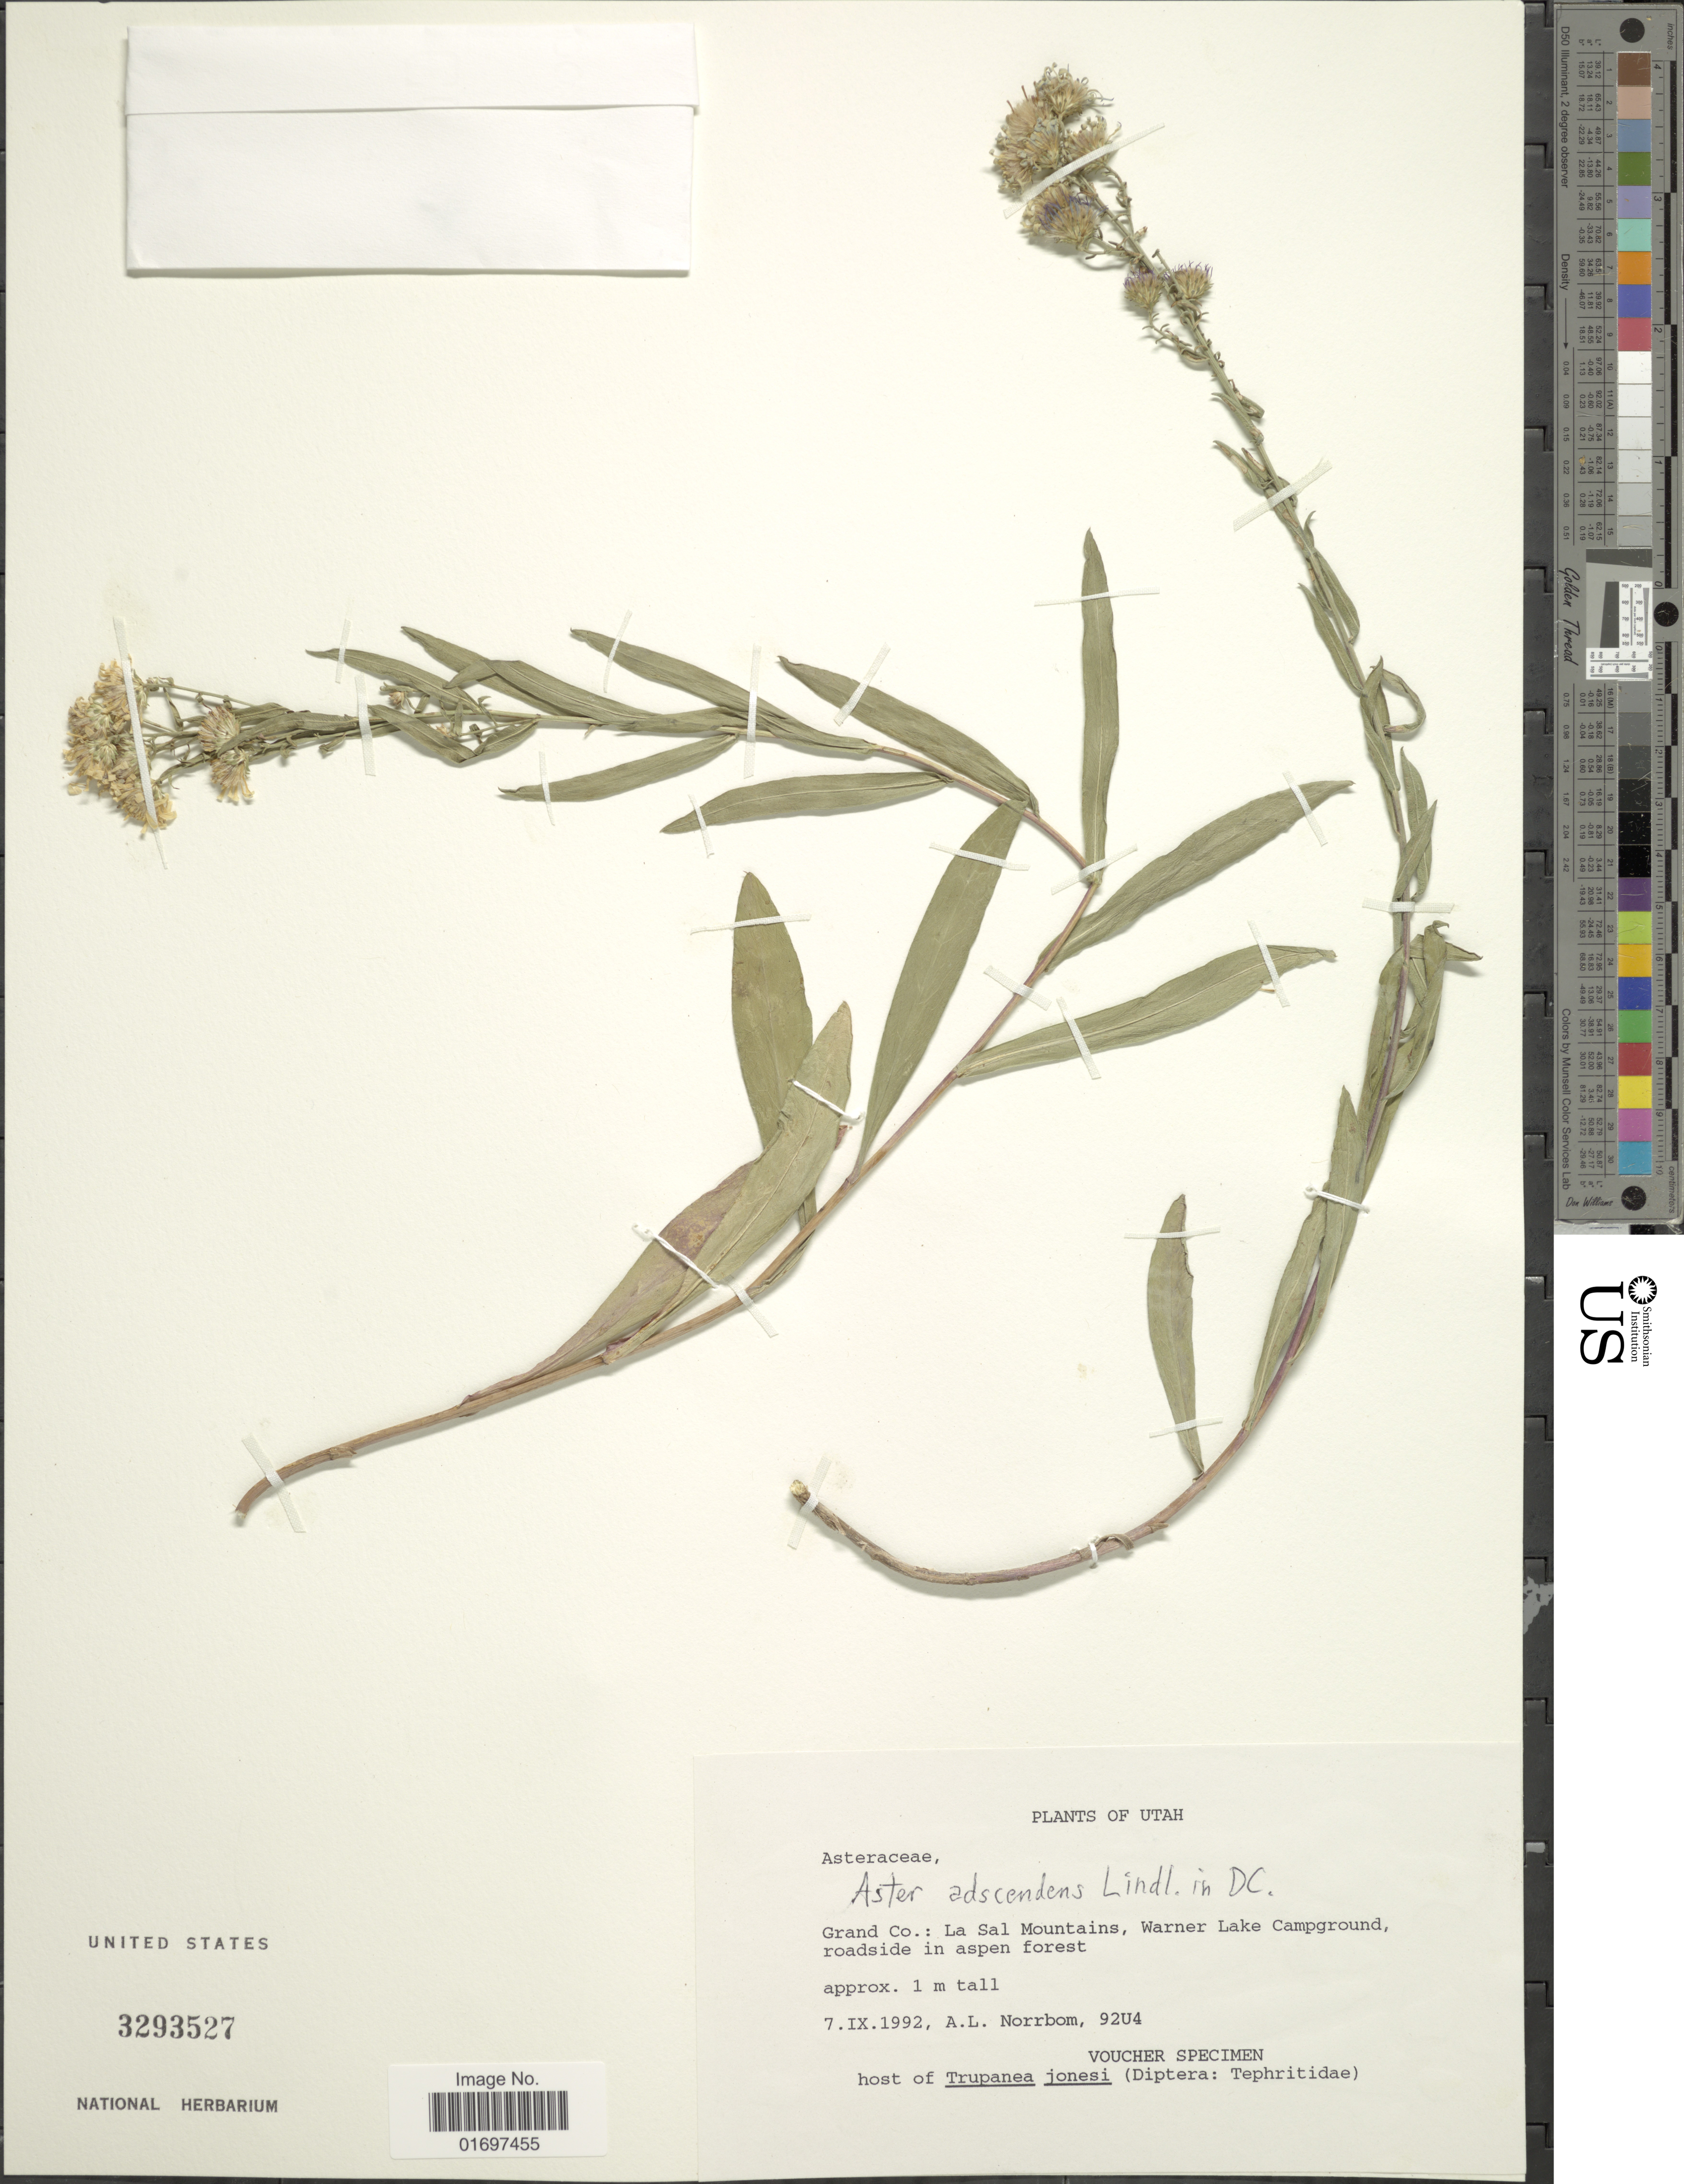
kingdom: Plantae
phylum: Tracheophyta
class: Magnoliopsida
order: Asterales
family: Asteraceae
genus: Symphyotrichum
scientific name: Symphyotrichum ascendens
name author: (Lindl.) G.L. Nesom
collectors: A. L. Norrbom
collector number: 92U4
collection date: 1992-09-07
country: United States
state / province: Utah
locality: Utah. Grand Co.: La Sal Mountains, Warner Lake Campground, roadside in aspen forest.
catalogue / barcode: US 3293527